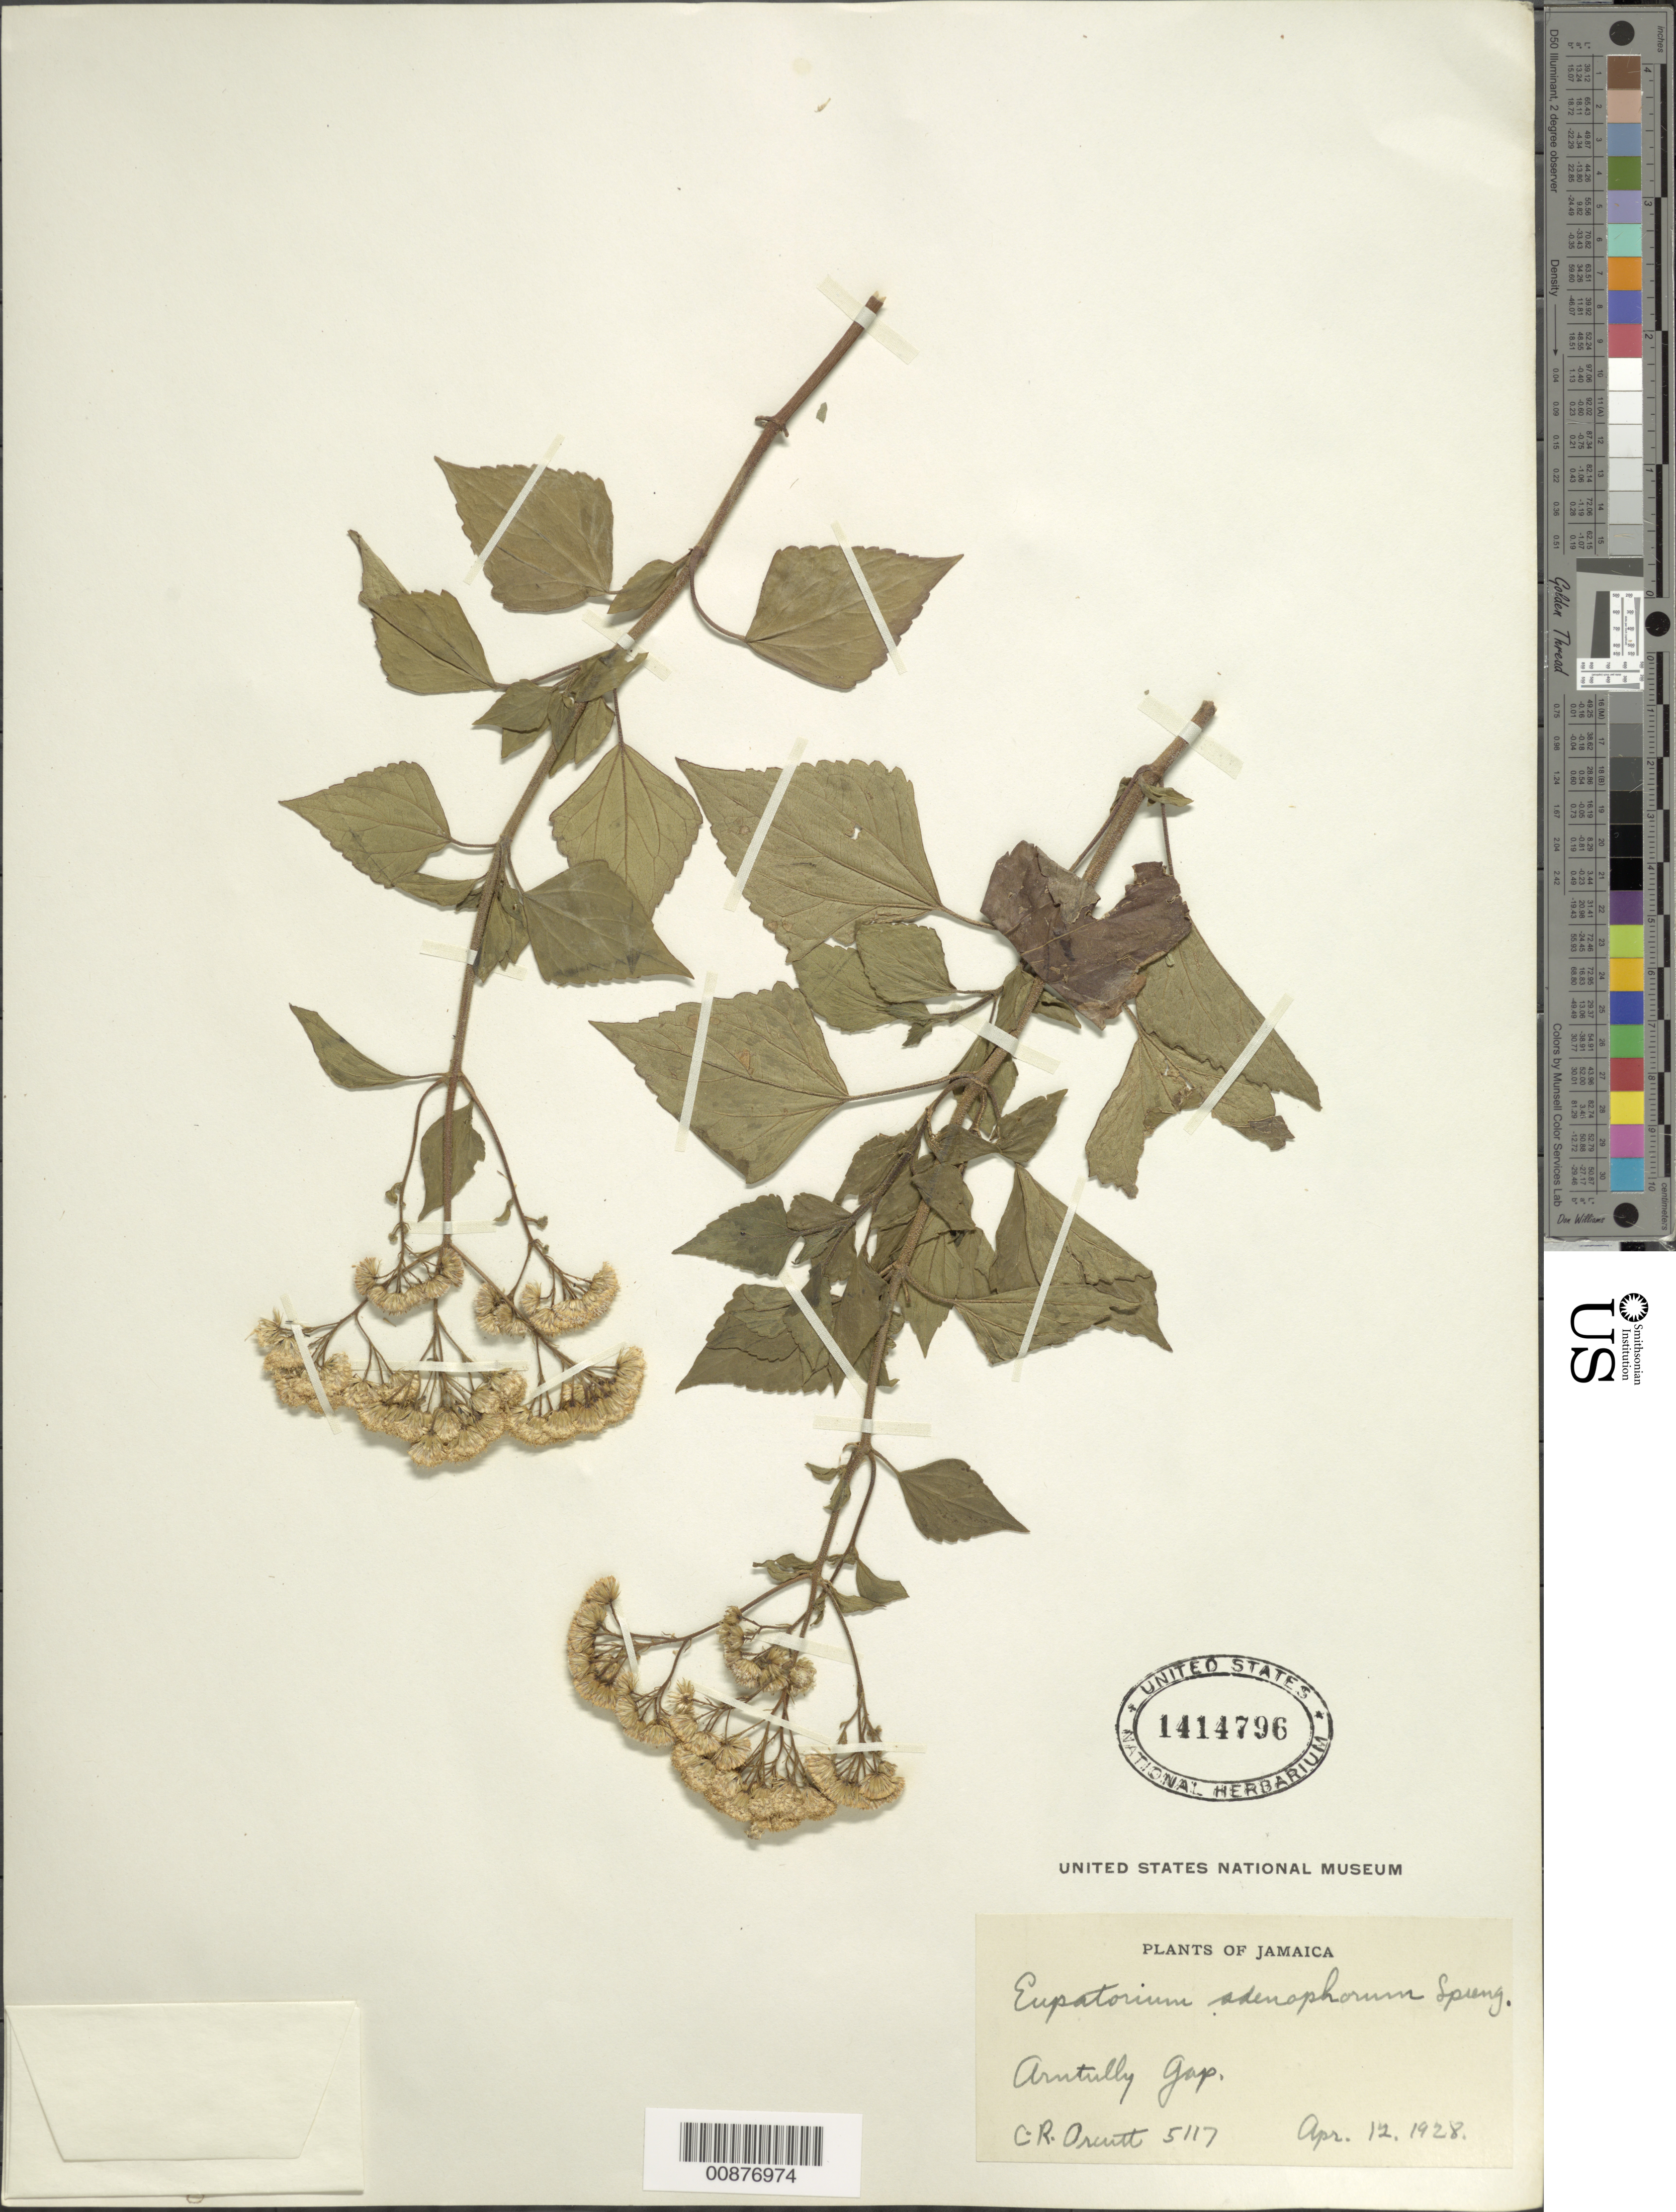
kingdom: Plantae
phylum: Tracheophyta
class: Magnoliopsida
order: Asterales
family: Asteraceae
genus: Ageratina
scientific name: Ageratina adenophora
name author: (Spreng.) R.M. King & H. Rob.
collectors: C. R. Orcutt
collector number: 5117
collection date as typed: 12 Apr 1928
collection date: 1928-04-12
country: Jamaica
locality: Arntully Gap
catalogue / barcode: US 1414796